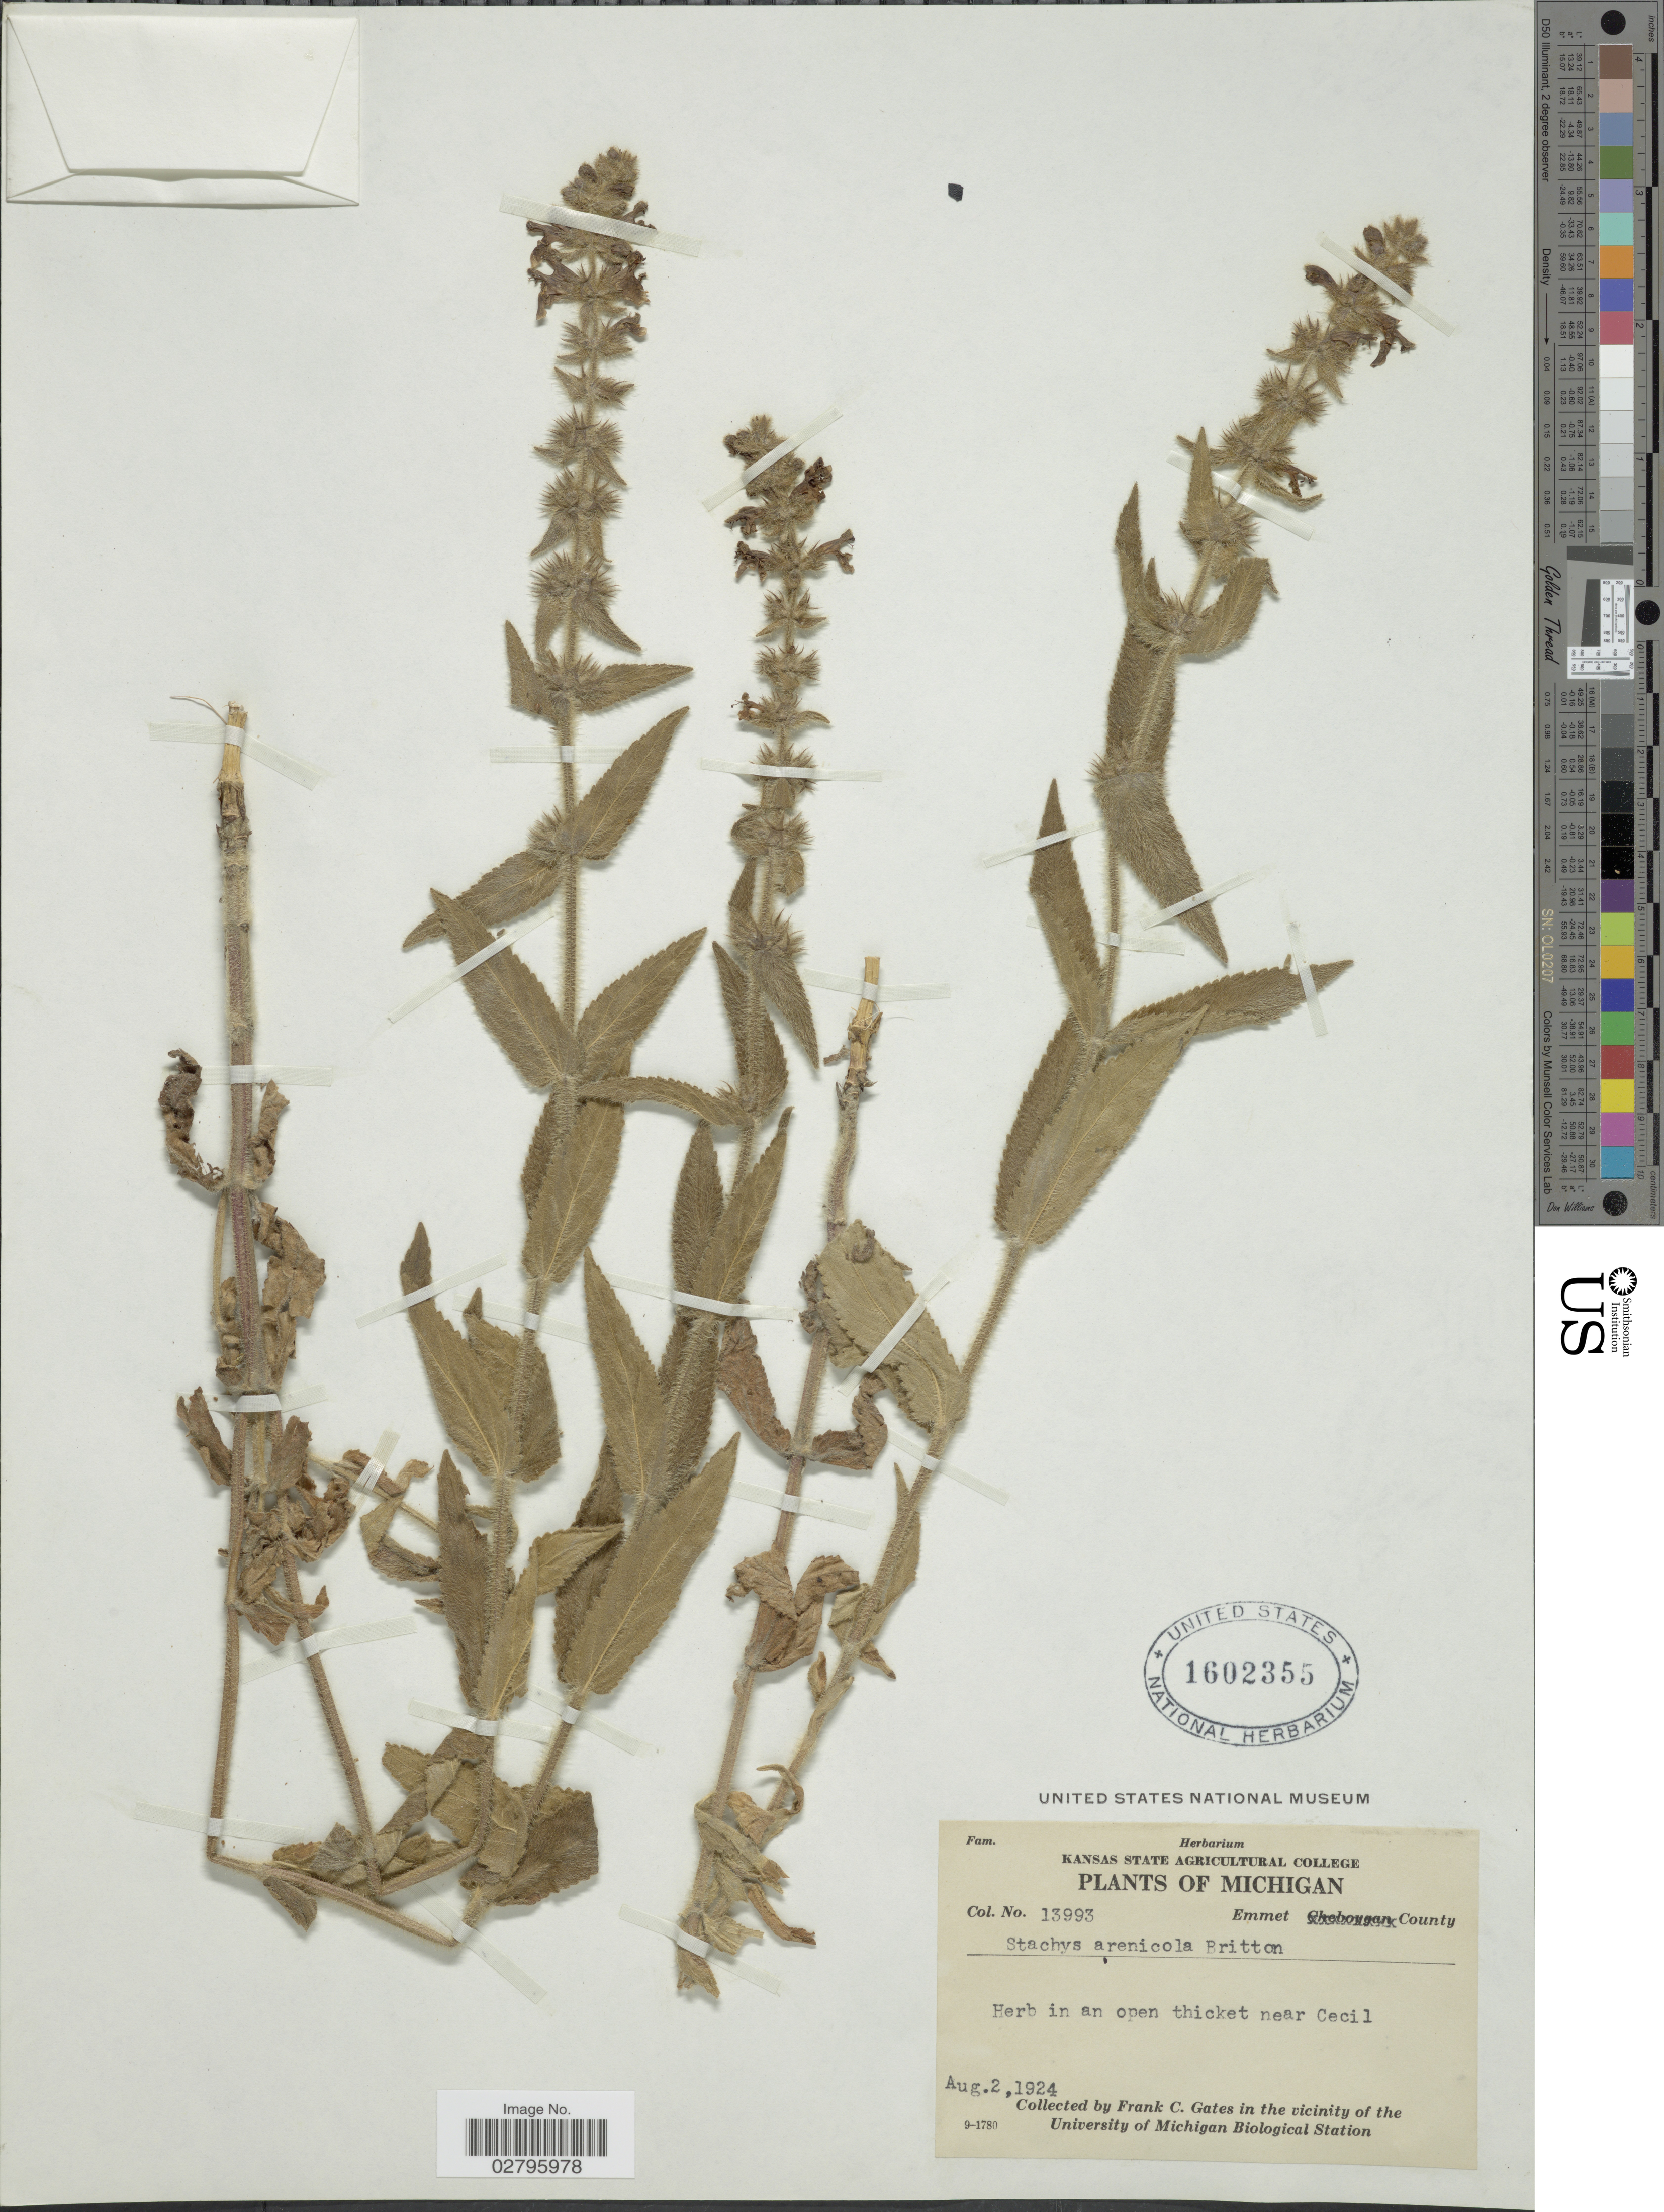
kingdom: Plantae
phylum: Tracheophyta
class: Magnoliopsida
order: Lamiales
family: Lamiaceae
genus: Stachys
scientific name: Stachys arenicola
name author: Britton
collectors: F. C. Gates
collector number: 13993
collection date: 1924-08-02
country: United States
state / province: Michigan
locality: Emmet County. Herb in an open thicket near Cecil.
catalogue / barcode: US 1602355